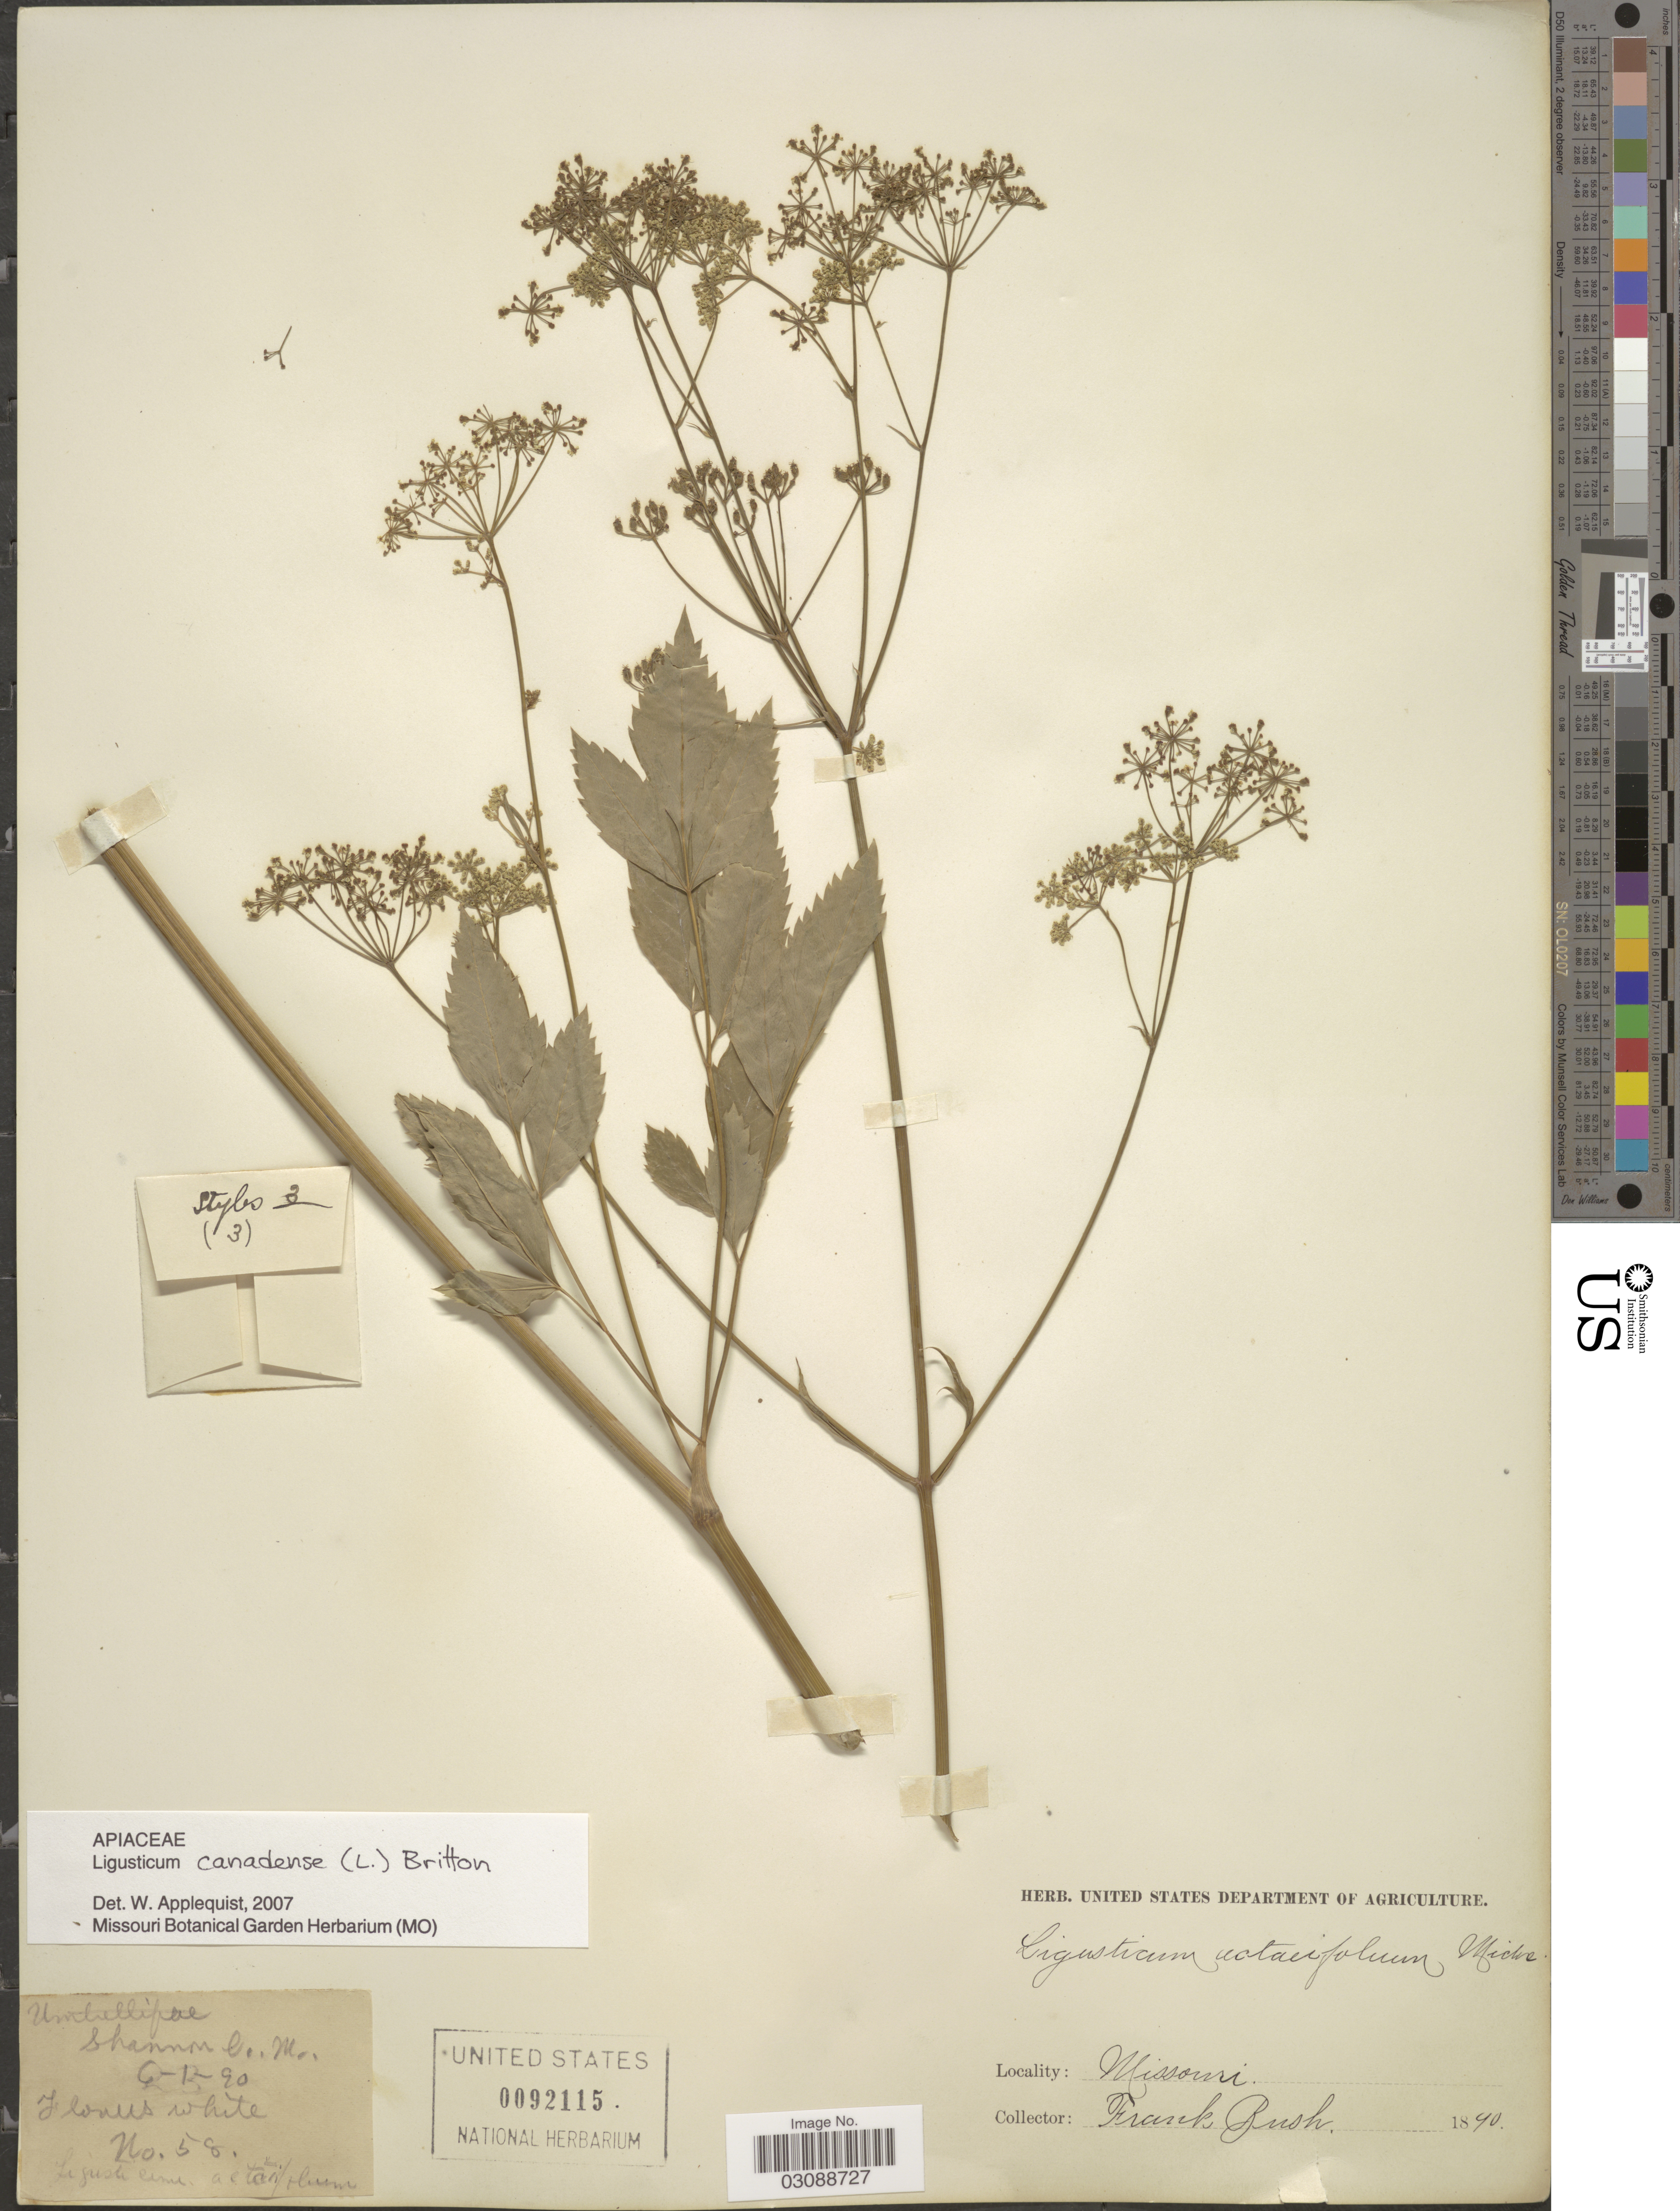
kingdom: Plantae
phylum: Tracheophyta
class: Magnoliopsida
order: Apiales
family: Apiaceae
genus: Ligusticum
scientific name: Ligusticum canadense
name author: (L.) Britton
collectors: F. Rush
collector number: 58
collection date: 1890-06-01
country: United States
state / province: Missouri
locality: Shannon Co.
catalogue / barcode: US 92115